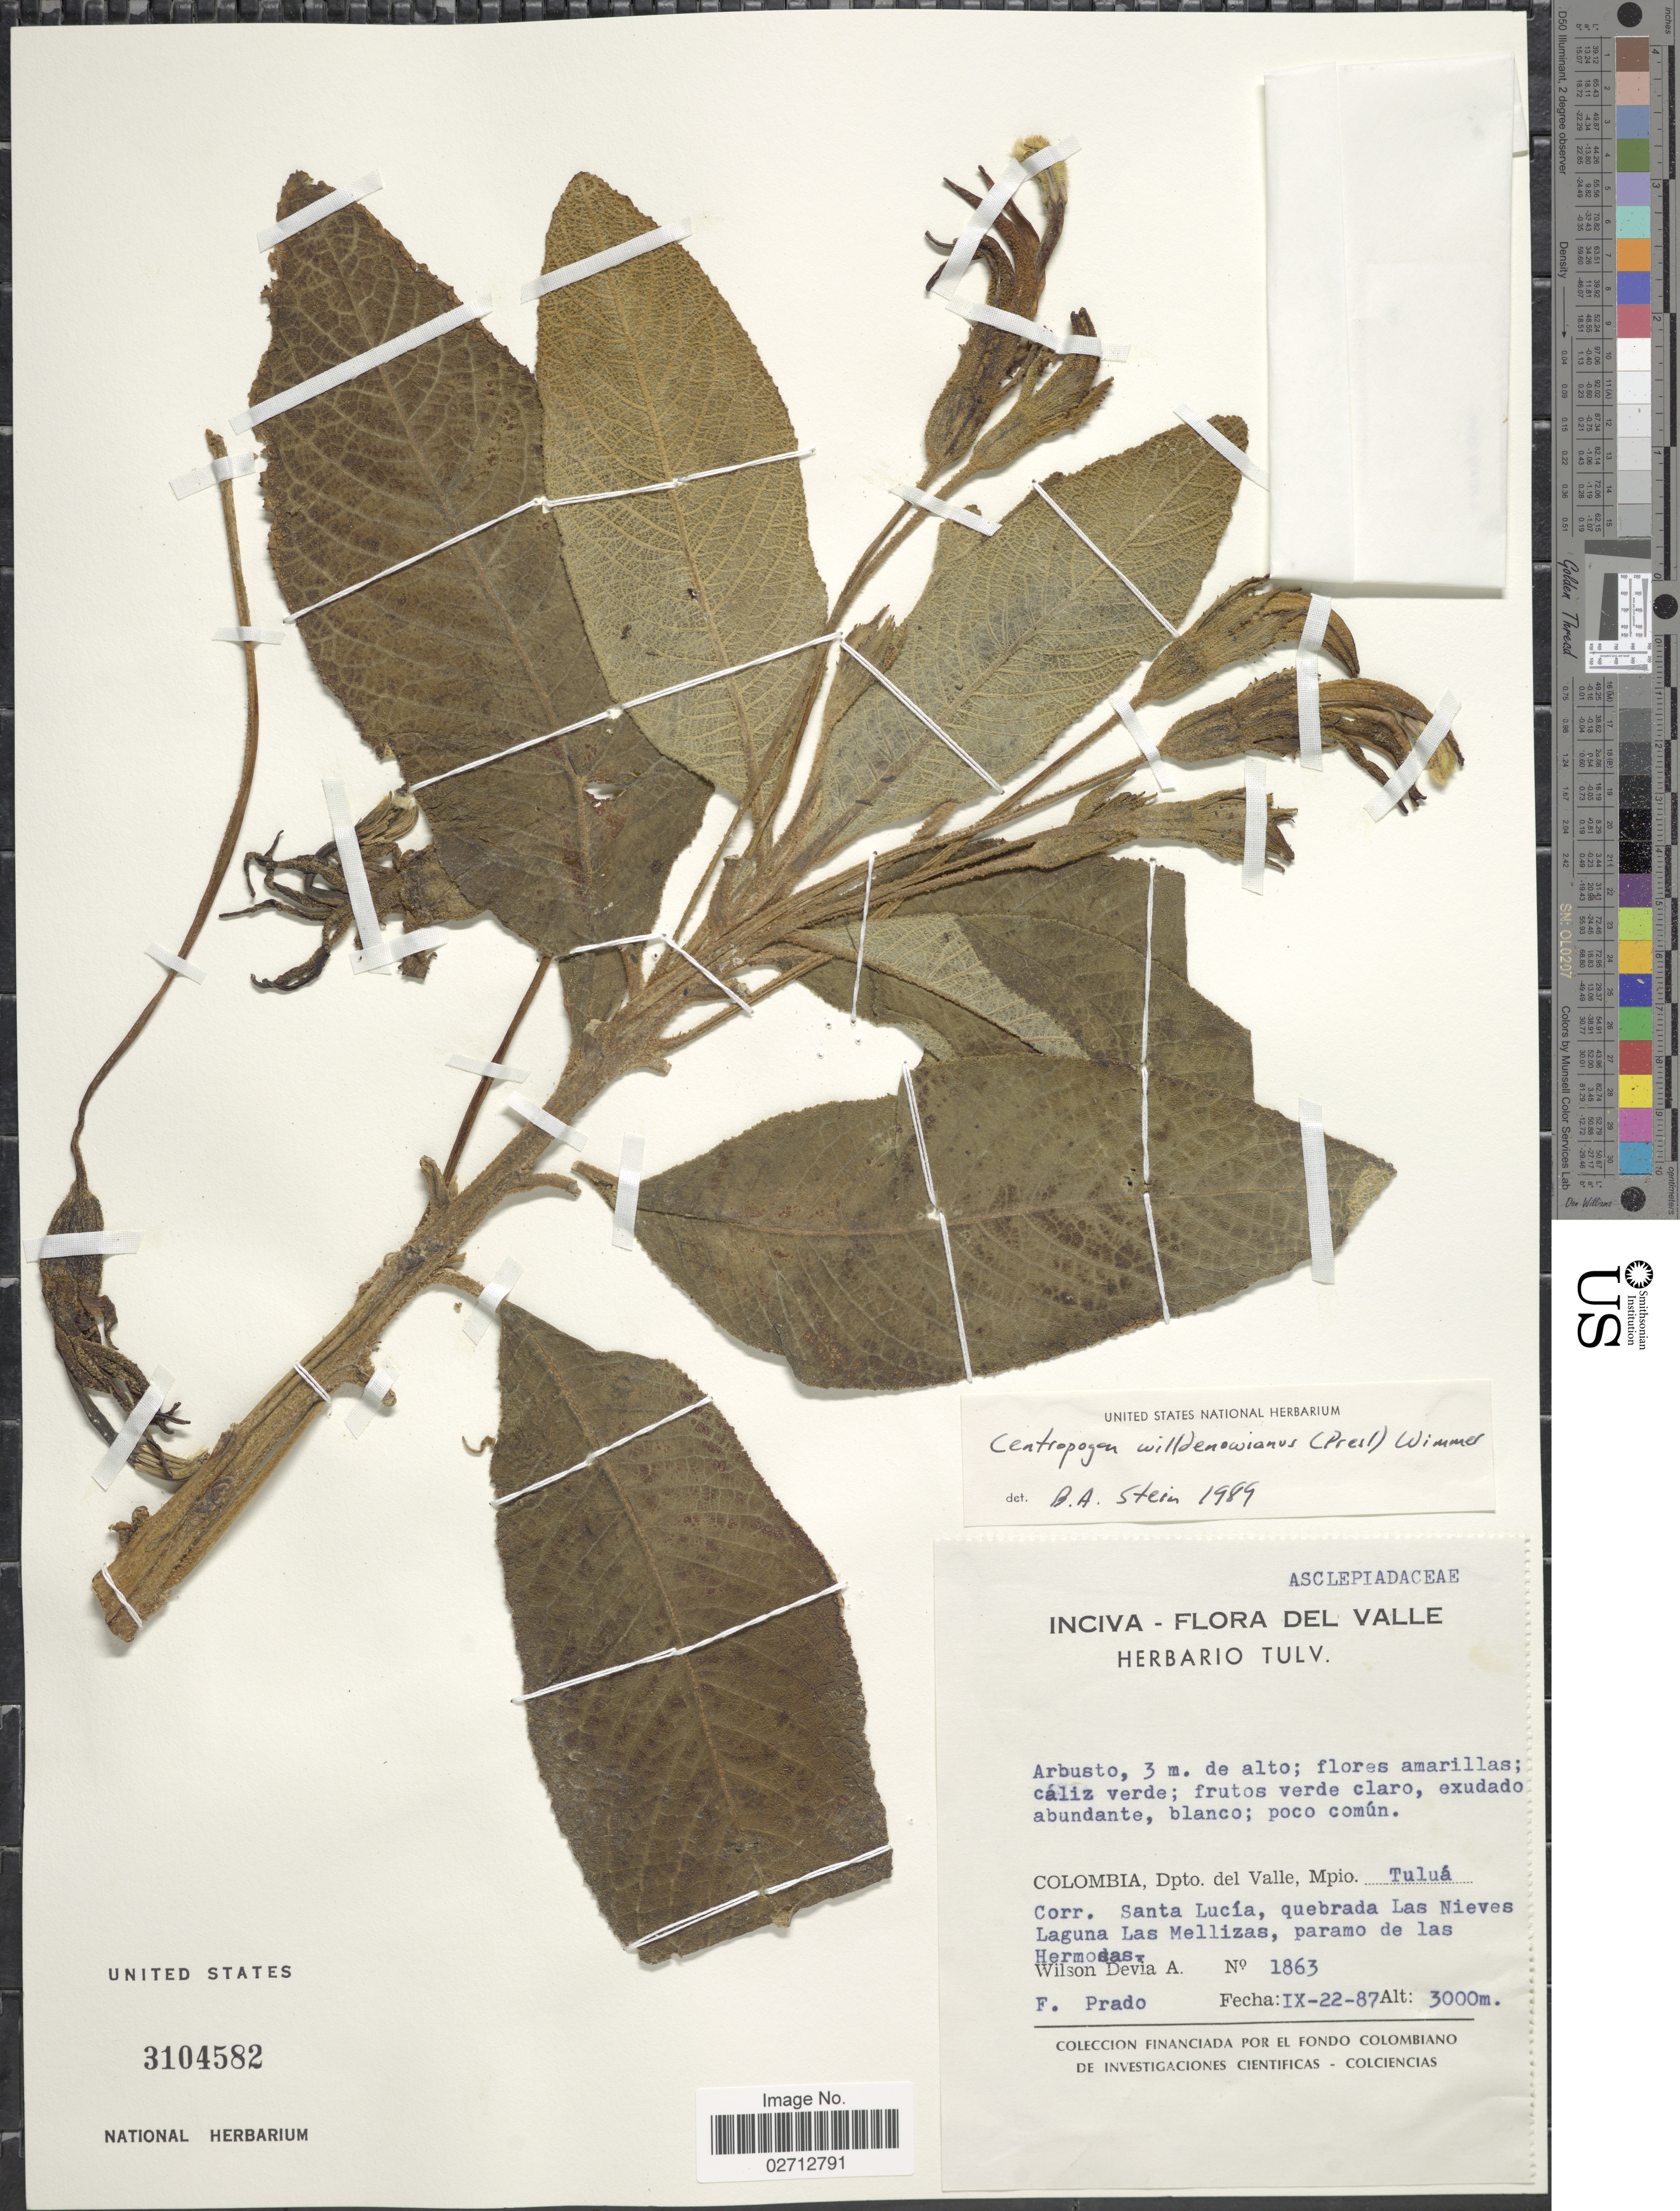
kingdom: Plantae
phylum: Tracheophyta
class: Magnoliopsida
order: Asterales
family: Campanulaceae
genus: Centropogon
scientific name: Centropogon willdenowianus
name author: (A. DC.) E. Wimm.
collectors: F. Prado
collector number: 1863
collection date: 1887-09-22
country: Colombia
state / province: Valle del Cauca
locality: Dpto. del Valle, Mpio. Tulua. Corr. Santa Lucia, quebrada Las Nieves Laguna Las Mellizas, paramo de las Hermosas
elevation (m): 3000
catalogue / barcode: US 3104582